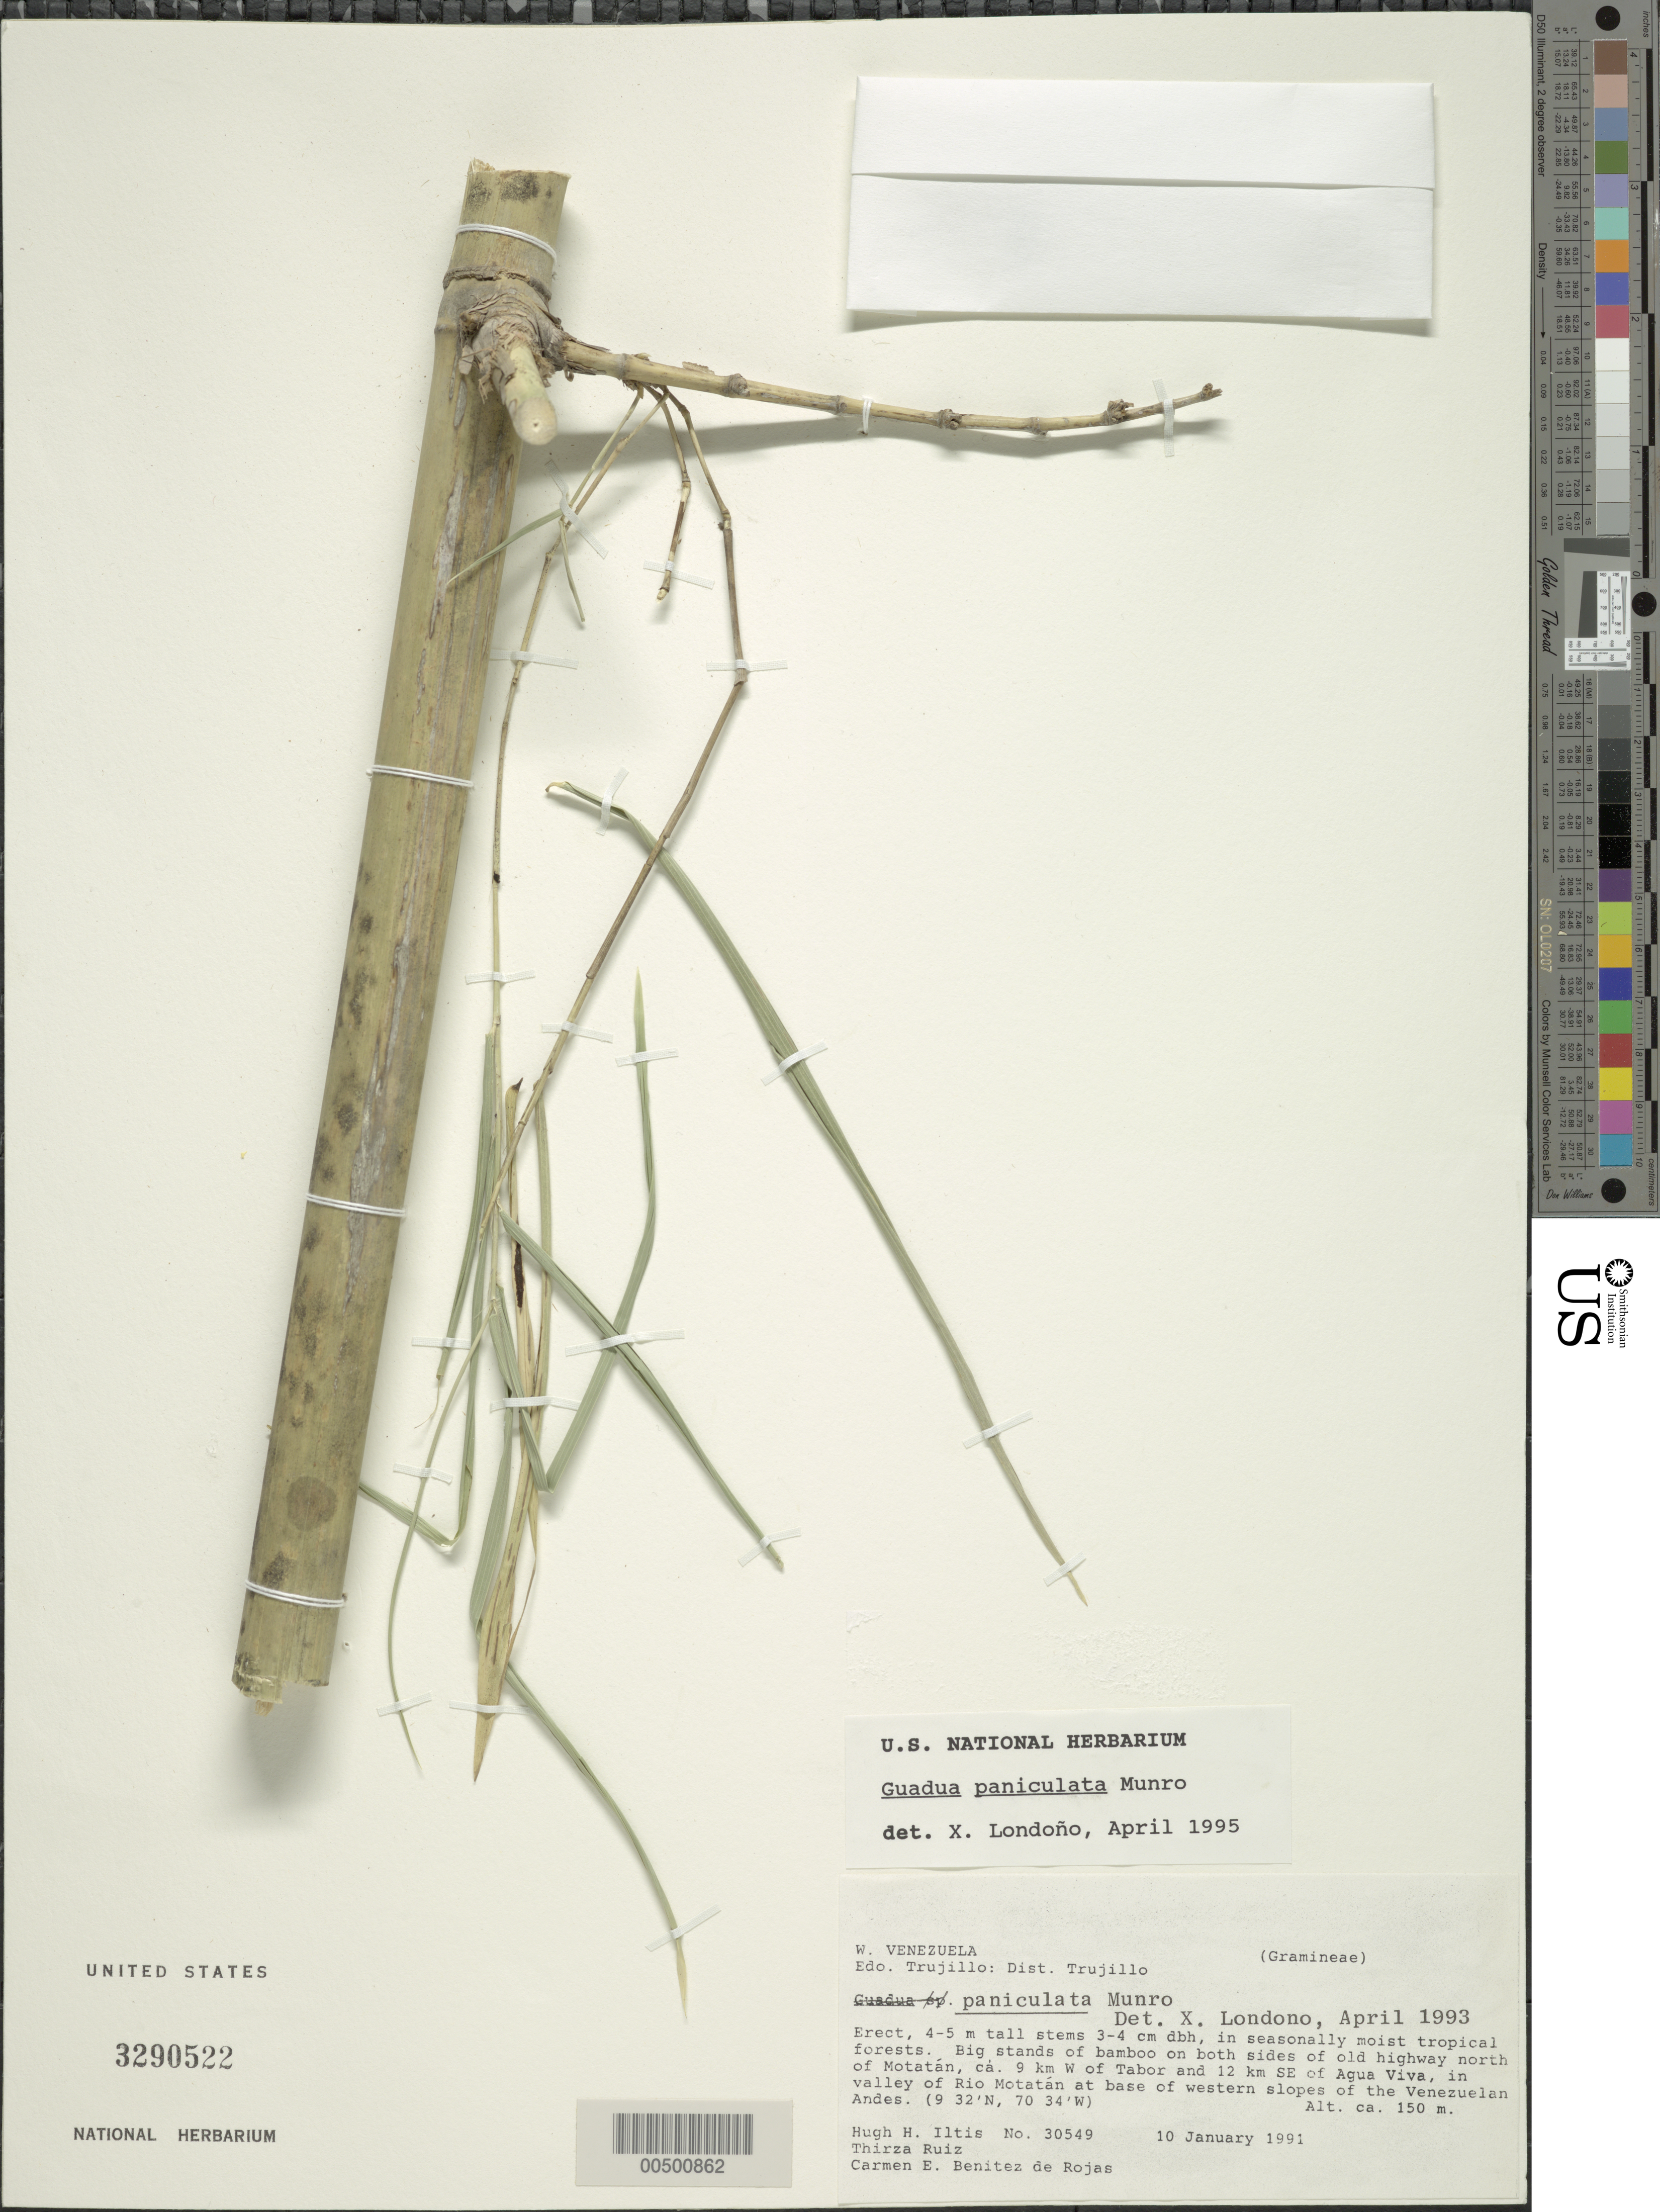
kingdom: Plantae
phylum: Tracheophyta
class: Liliopsida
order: Poales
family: Poaceae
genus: Guadua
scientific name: Guadua refracta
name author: Munro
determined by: Londoño, X., (TULV), Jardin Botanico "Juan Maria Cespedes"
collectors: H. H. Iltis, C. E. Benítez de Rojas & T. Ruíz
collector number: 30549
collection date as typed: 10 Jan 1991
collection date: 1991-01-10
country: Venezuela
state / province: Trujillo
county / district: Trujillo Dist.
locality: N of motatan, ca. 9 km w of tabor and 12 km se of agua viva, in valley of rio motatan at base of w slopes of venezuelan andes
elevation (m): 150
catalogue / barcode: US 3290522